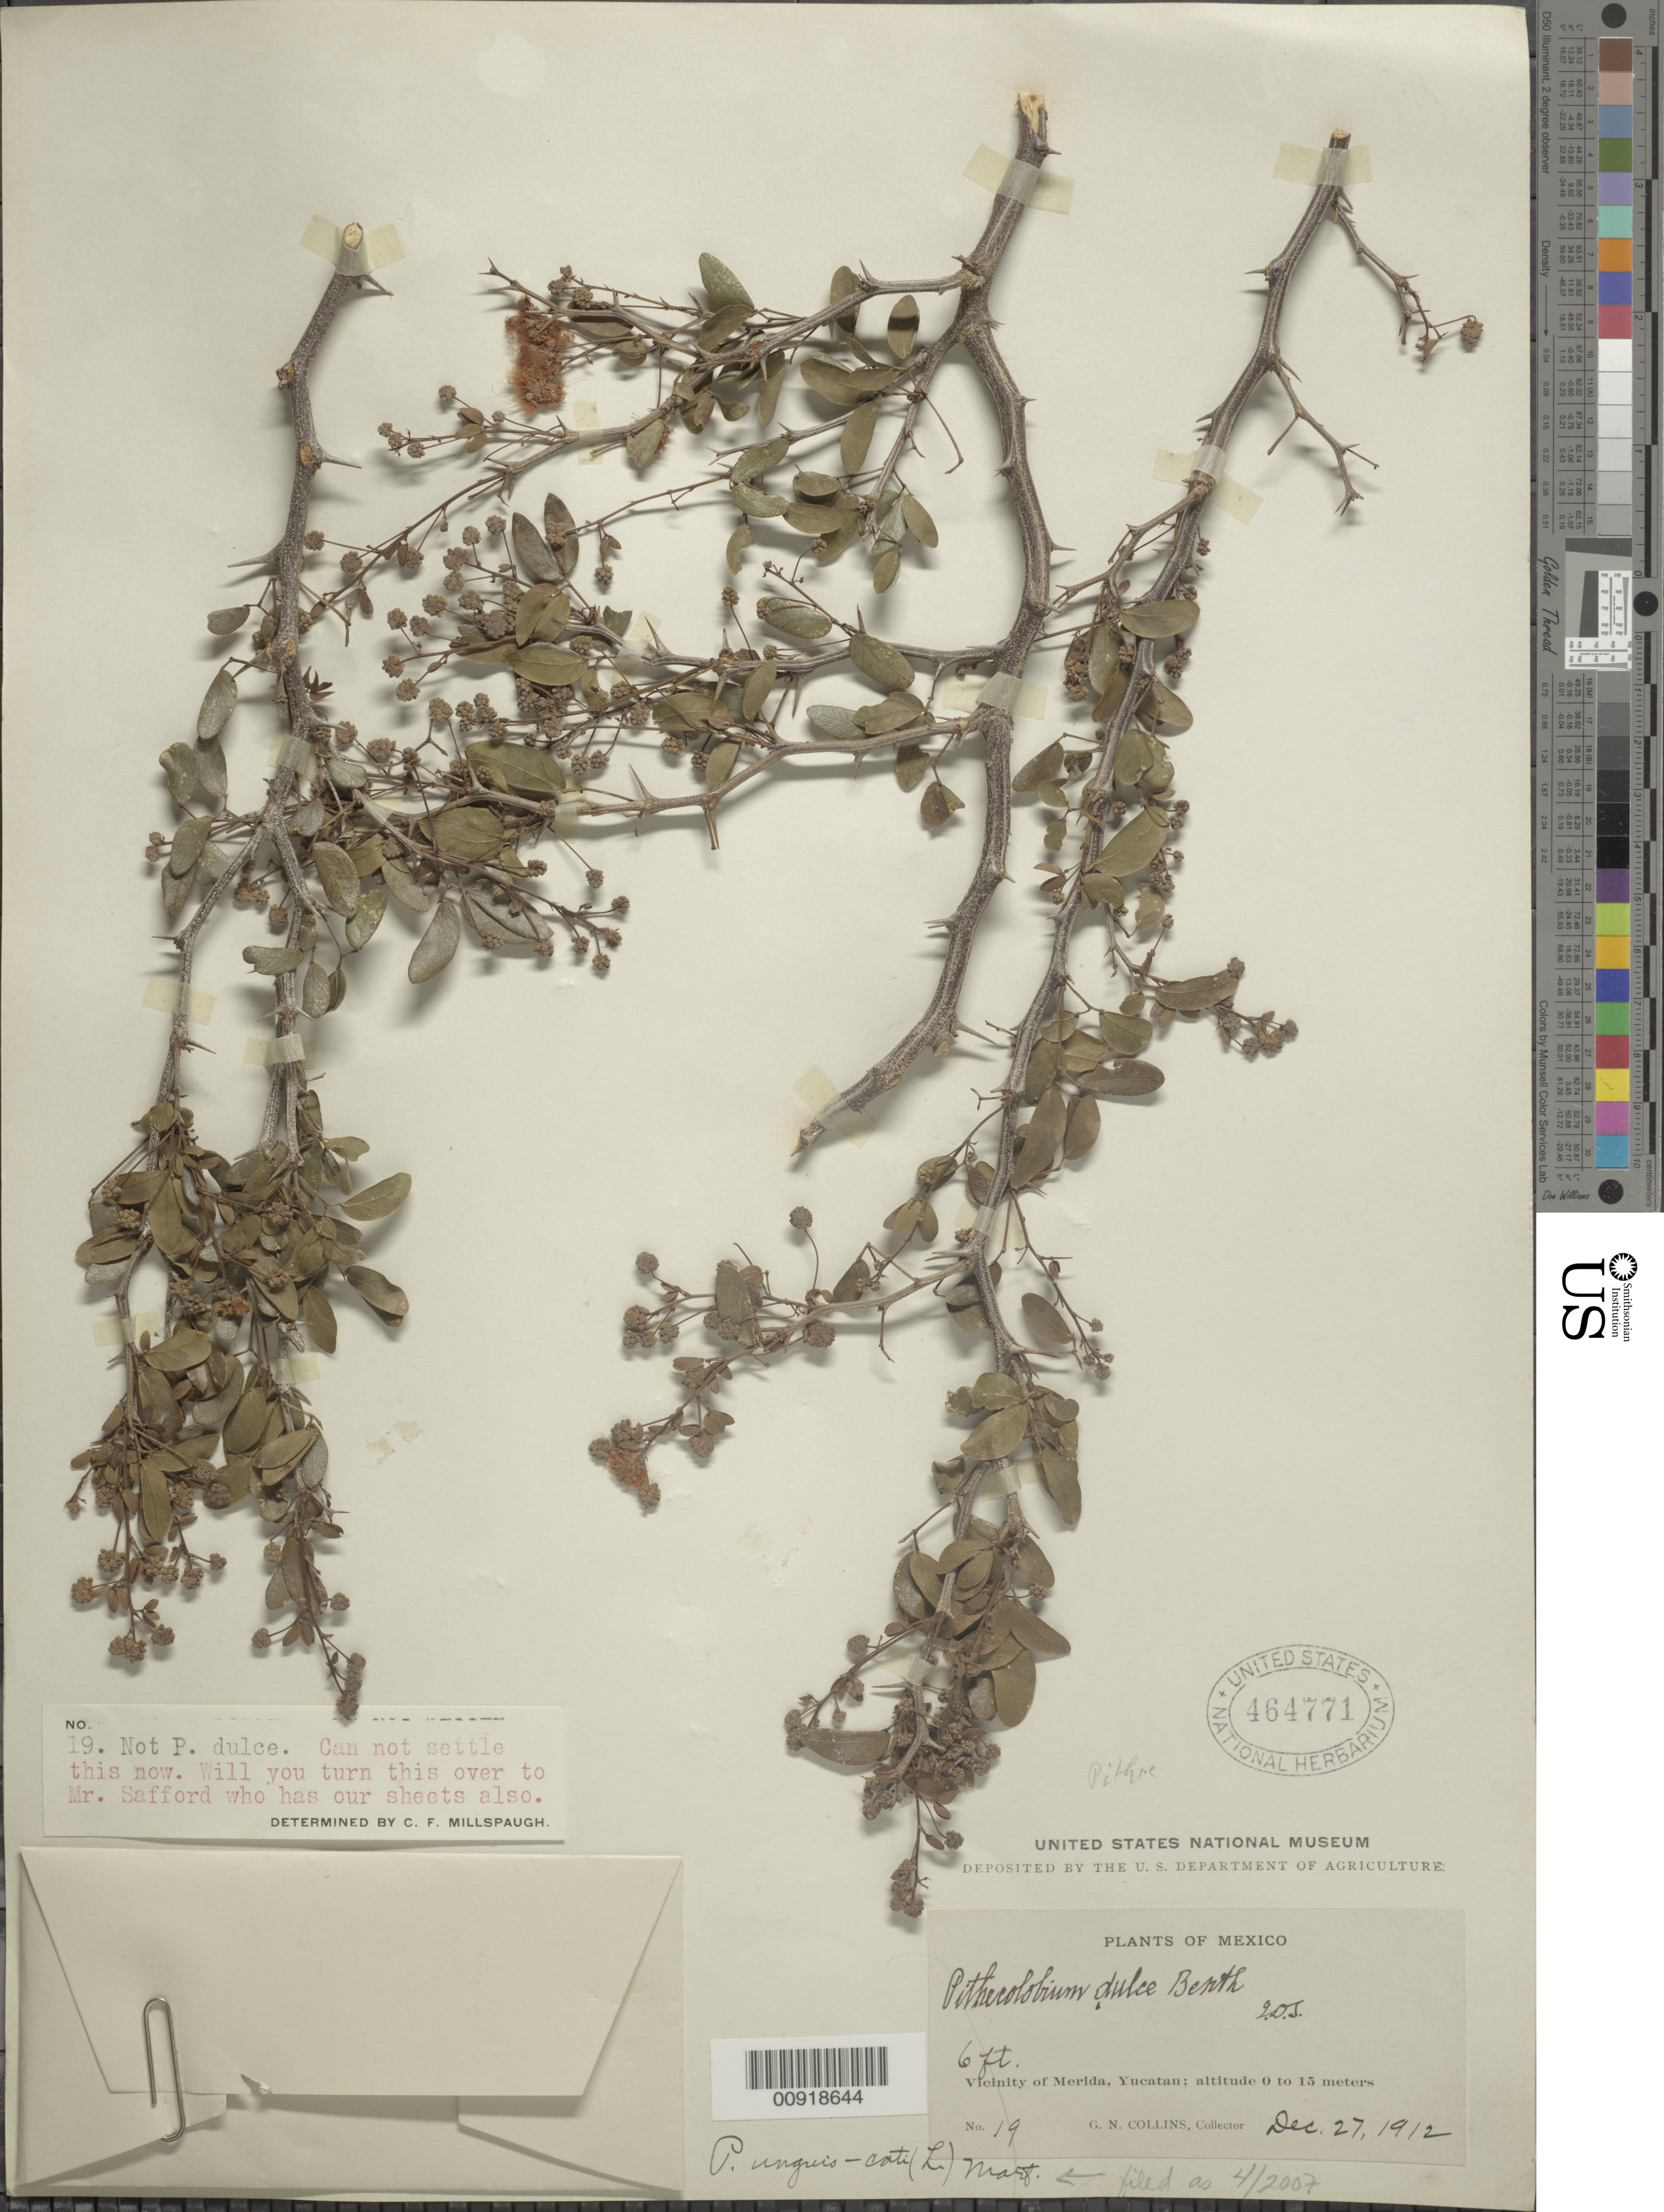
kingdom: Plantae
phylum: Tracheophyta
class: Magnoliopsida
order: Fabales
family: Fabaceae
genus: Pithecellobium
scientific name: Pithecellobium unguis-cati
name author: (L.) Benth.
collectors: G. N. Collins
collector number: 19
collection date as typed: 27 Dec 1912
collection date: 1912-12-27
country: Mexico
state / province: Yucatán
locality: Vicinity of Mérida, Yucatán.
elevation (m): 15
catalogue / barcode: US 464771